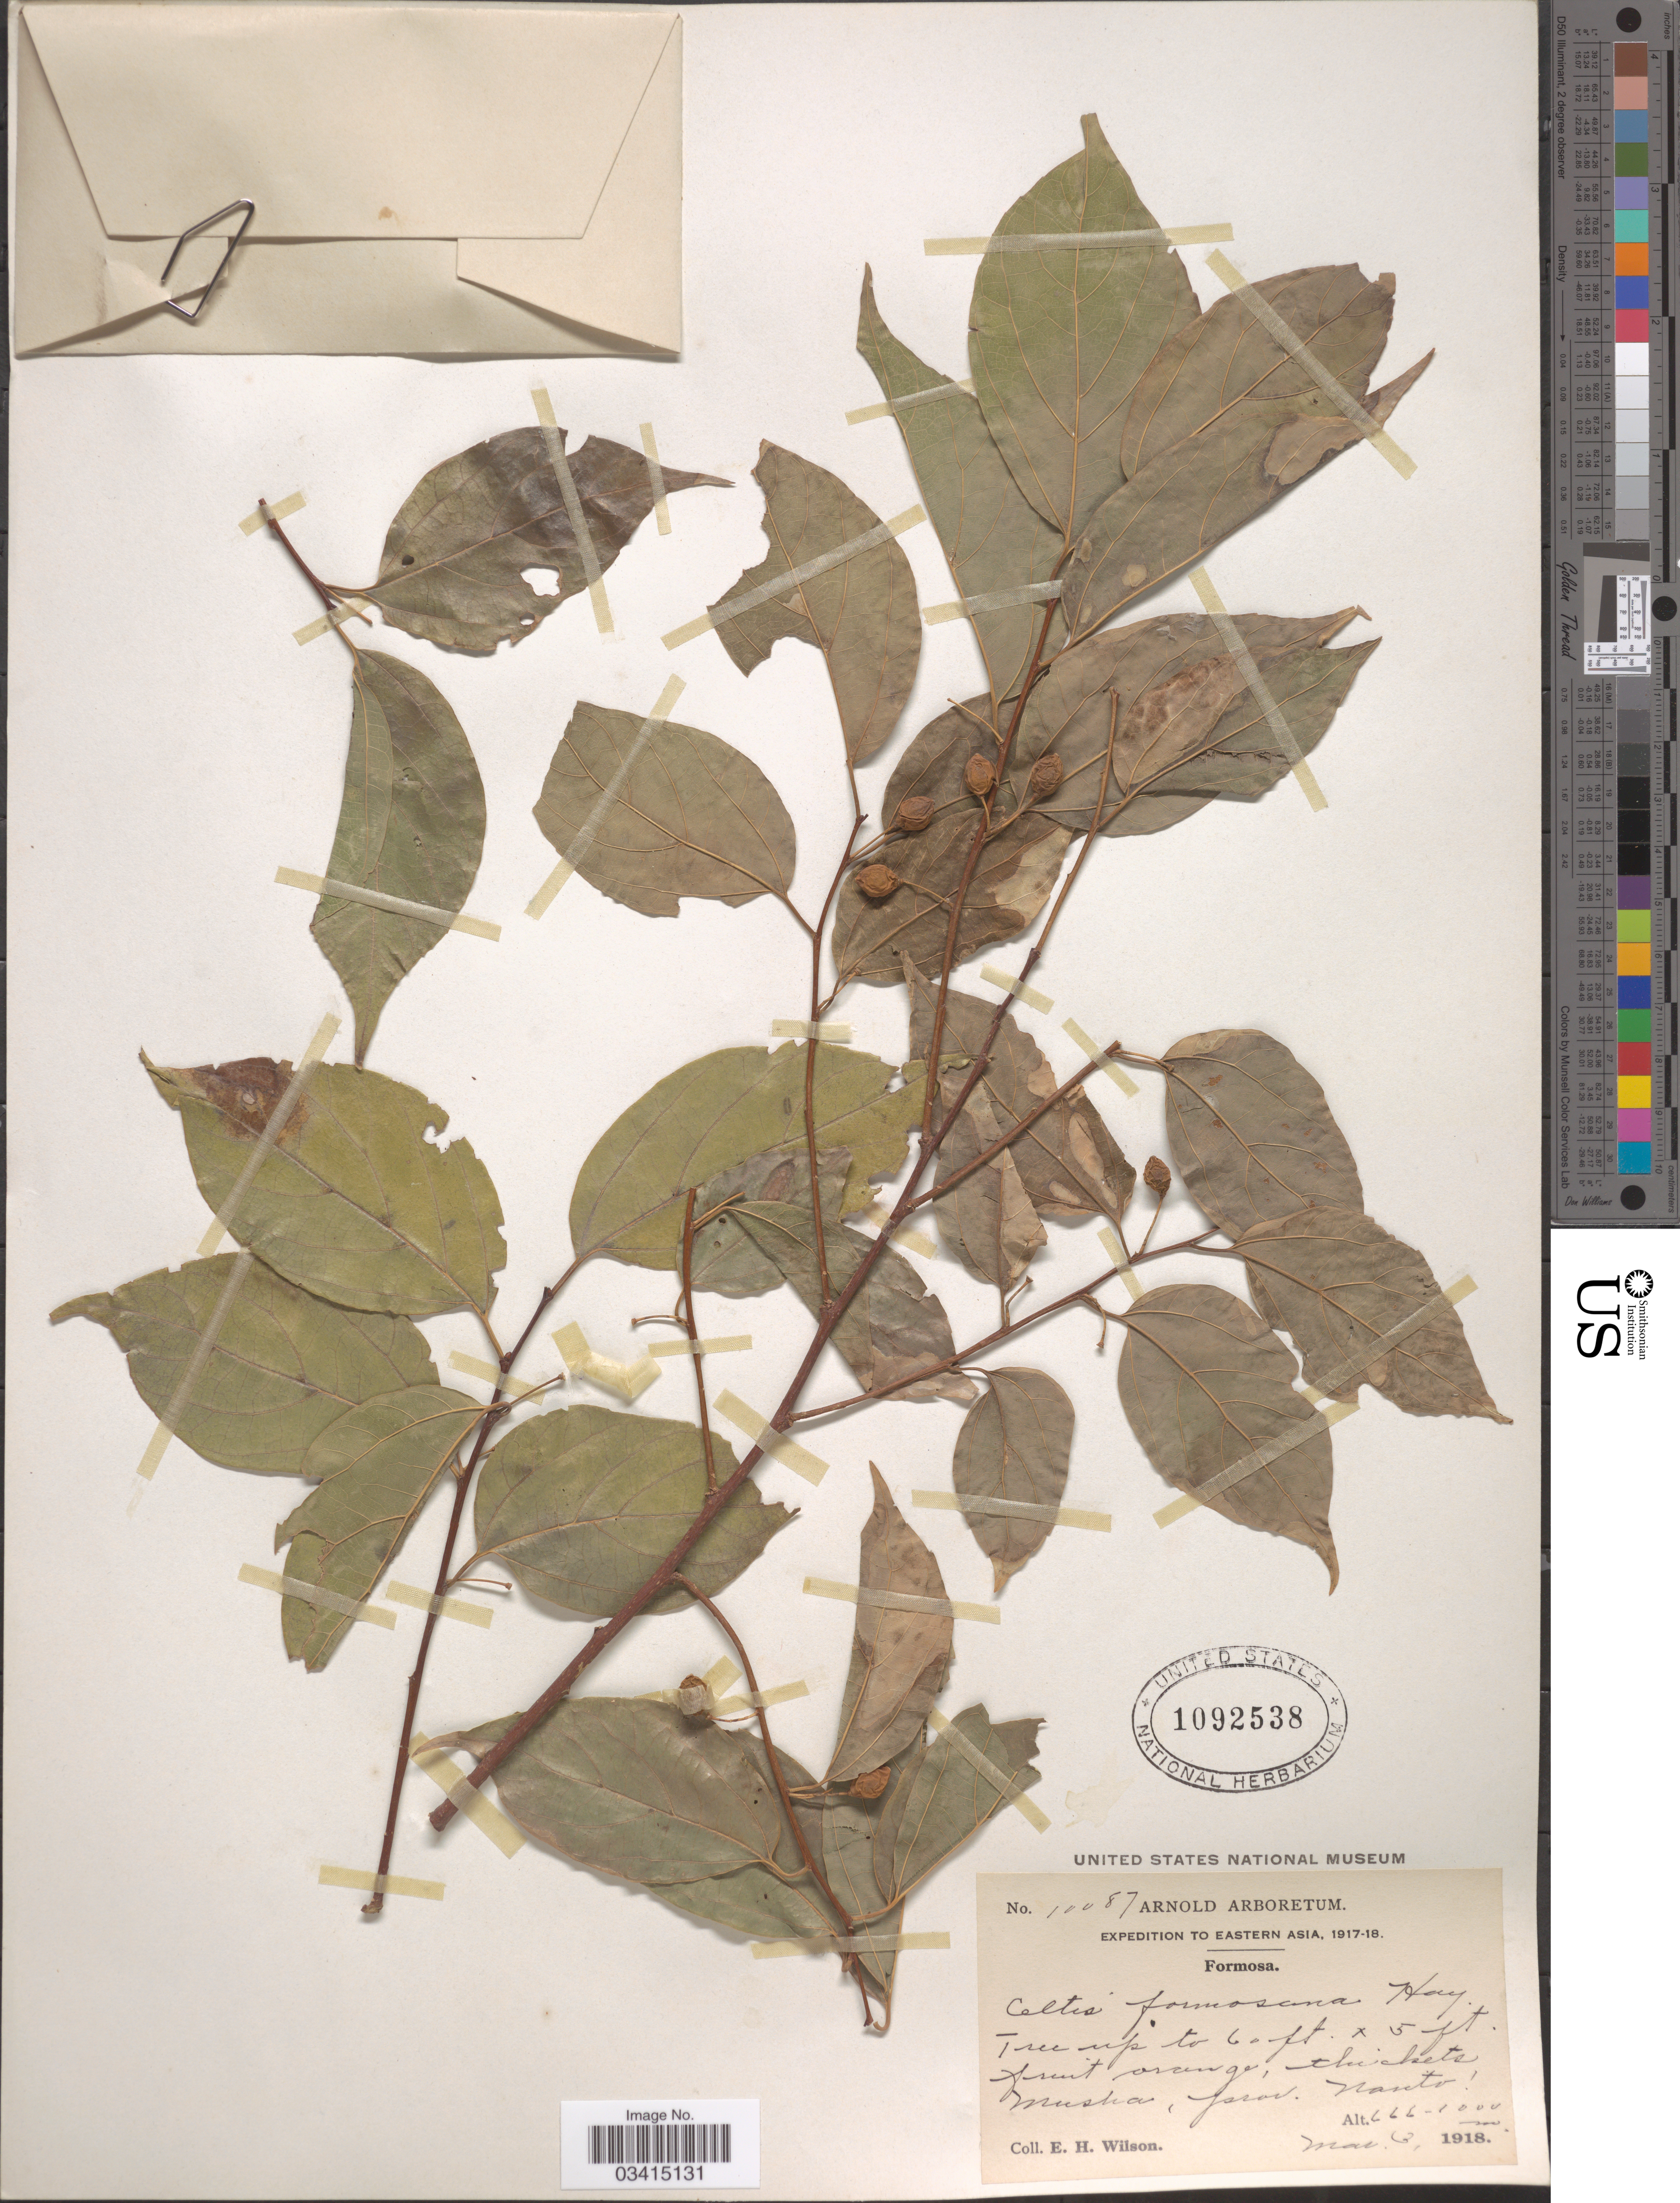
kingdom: Plantae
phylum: Tracheophyta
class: Magnoliopsida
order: Rosales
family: Cannabaceae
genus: Celtis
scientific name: Celtis formosana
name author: Hayata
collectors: E. Wilson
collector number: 10087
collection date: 1918-03-03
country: Taiwan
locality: Formosa. Musha, prov. Nanto.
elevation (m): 666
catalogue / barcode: US 1092538